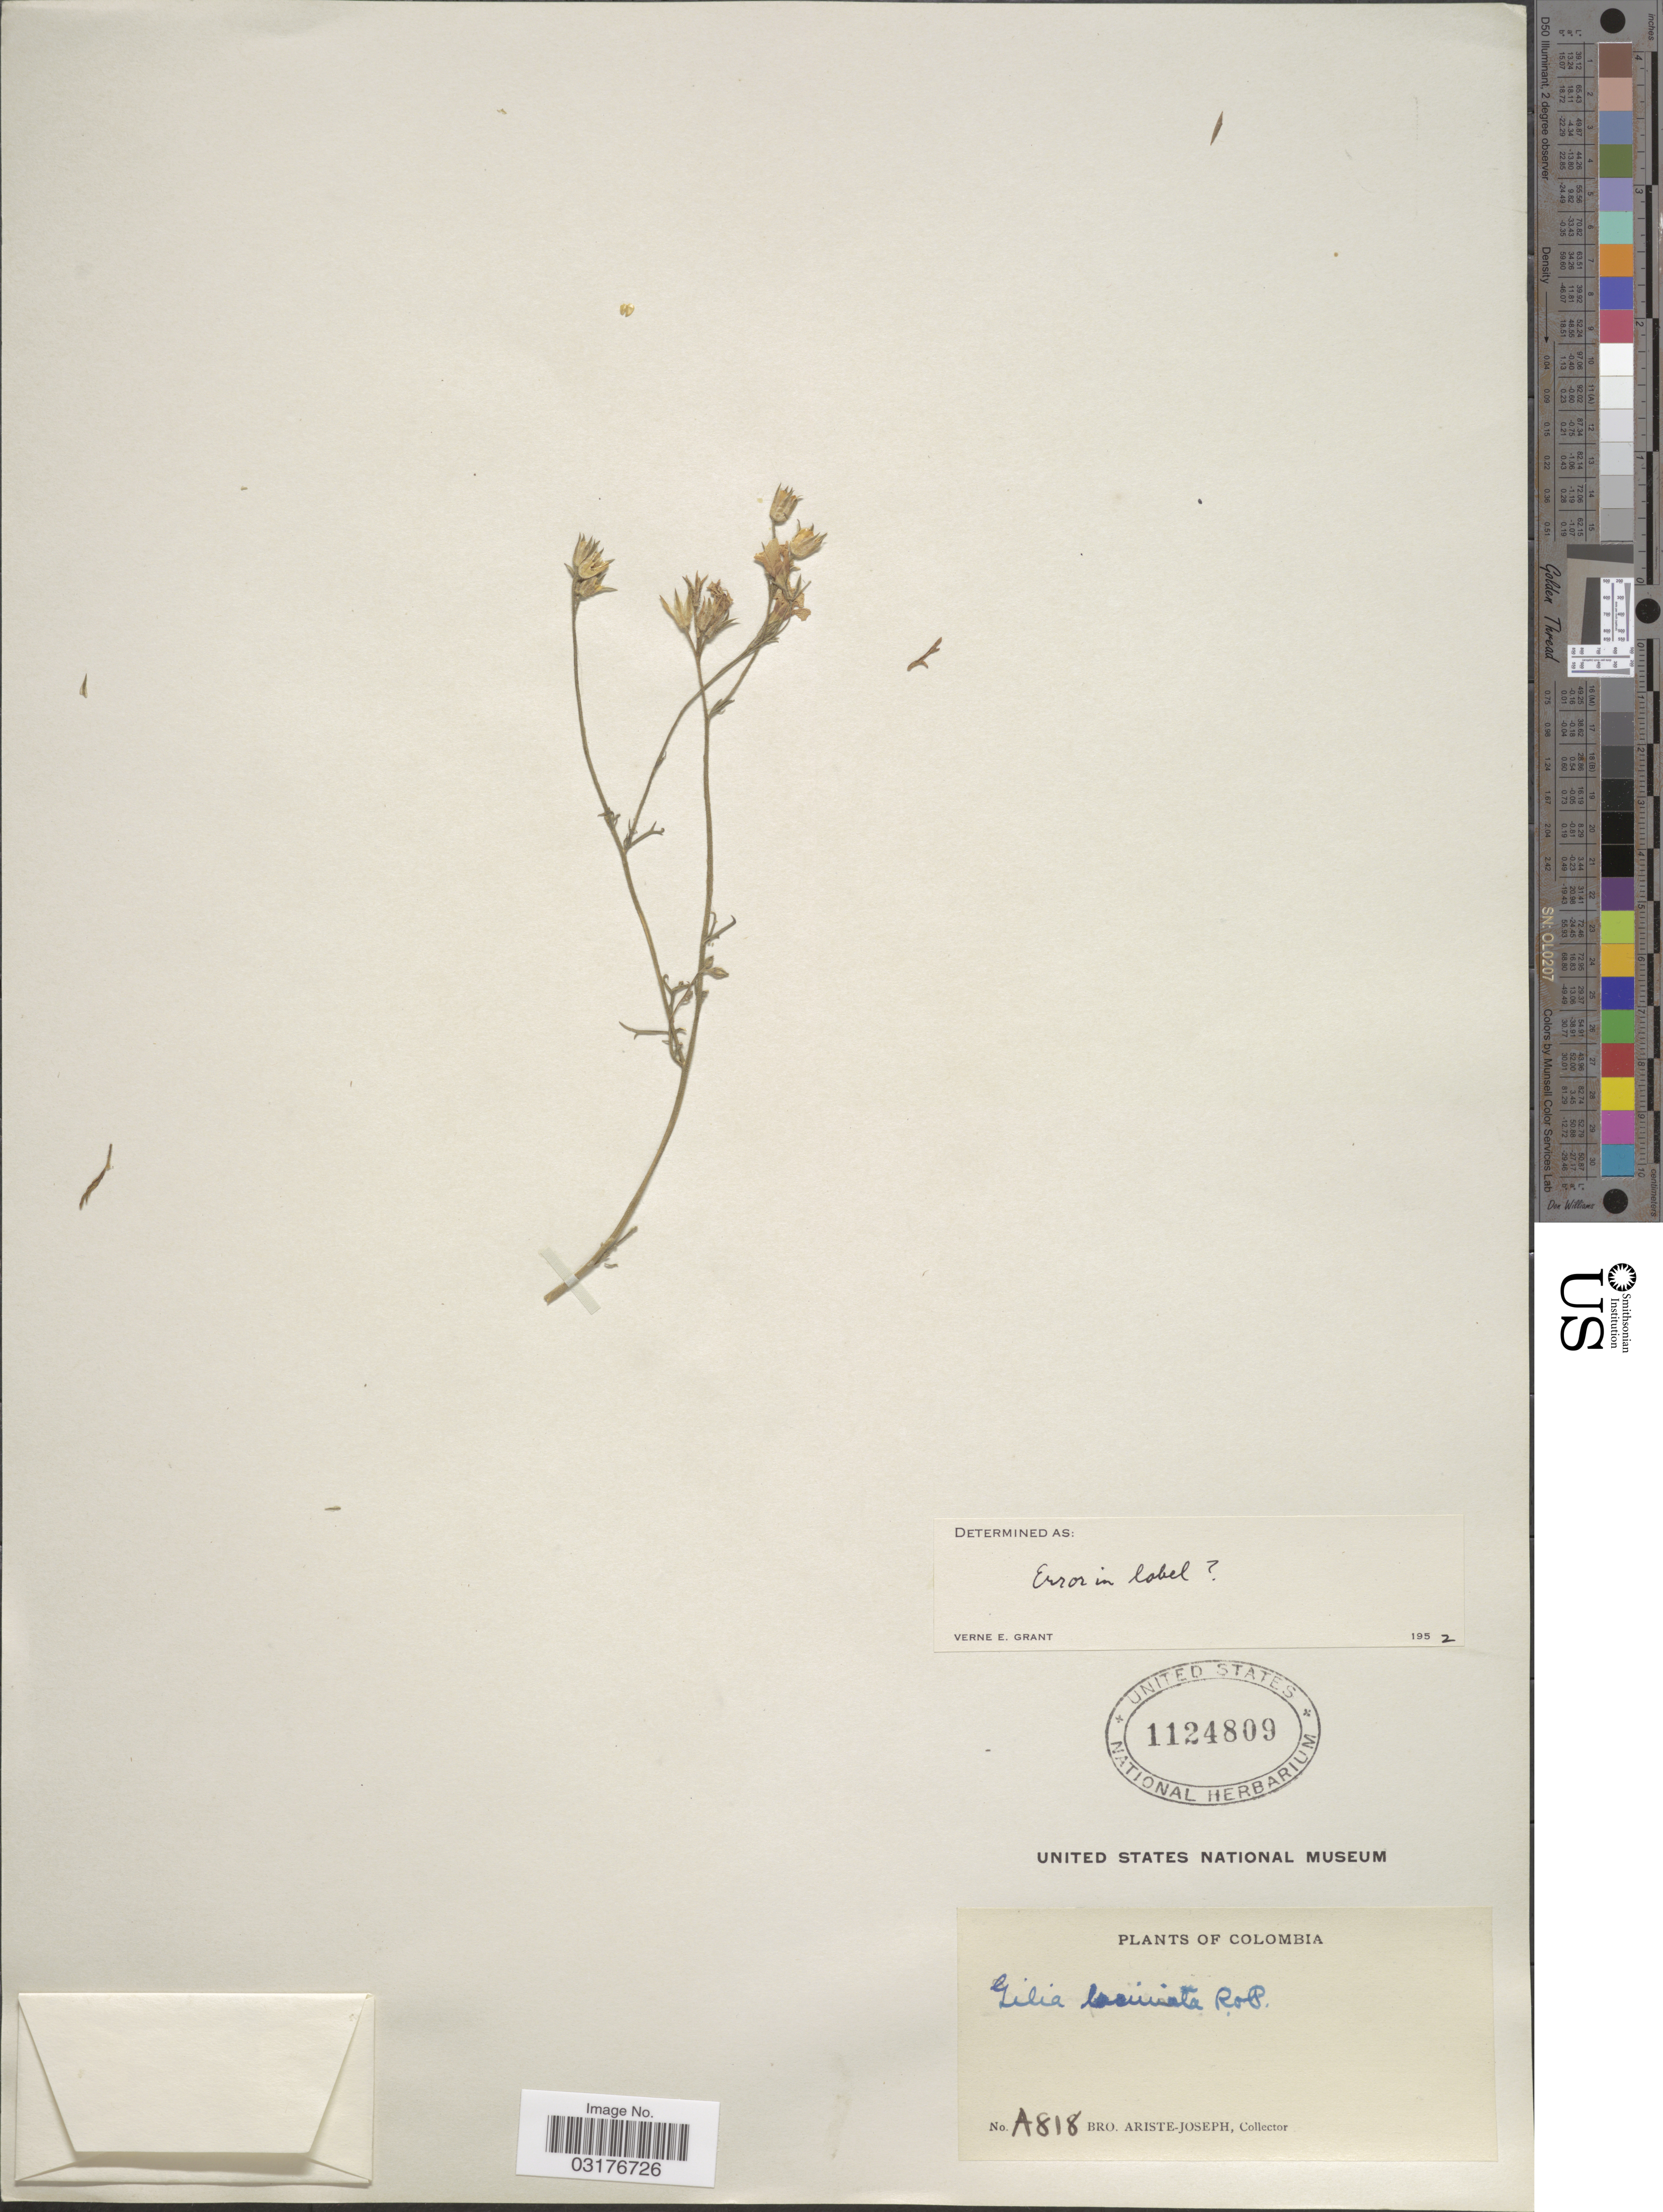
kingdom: Plantae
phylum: Tracheophyta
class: Magnoliopsida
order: Ericales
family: Polemoniaceae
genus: Gilia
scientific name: Gilia laciniata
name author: Ruiz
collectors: Bro. Ariste-Joseph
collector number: A818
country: Colombia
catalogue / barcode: US 1124809